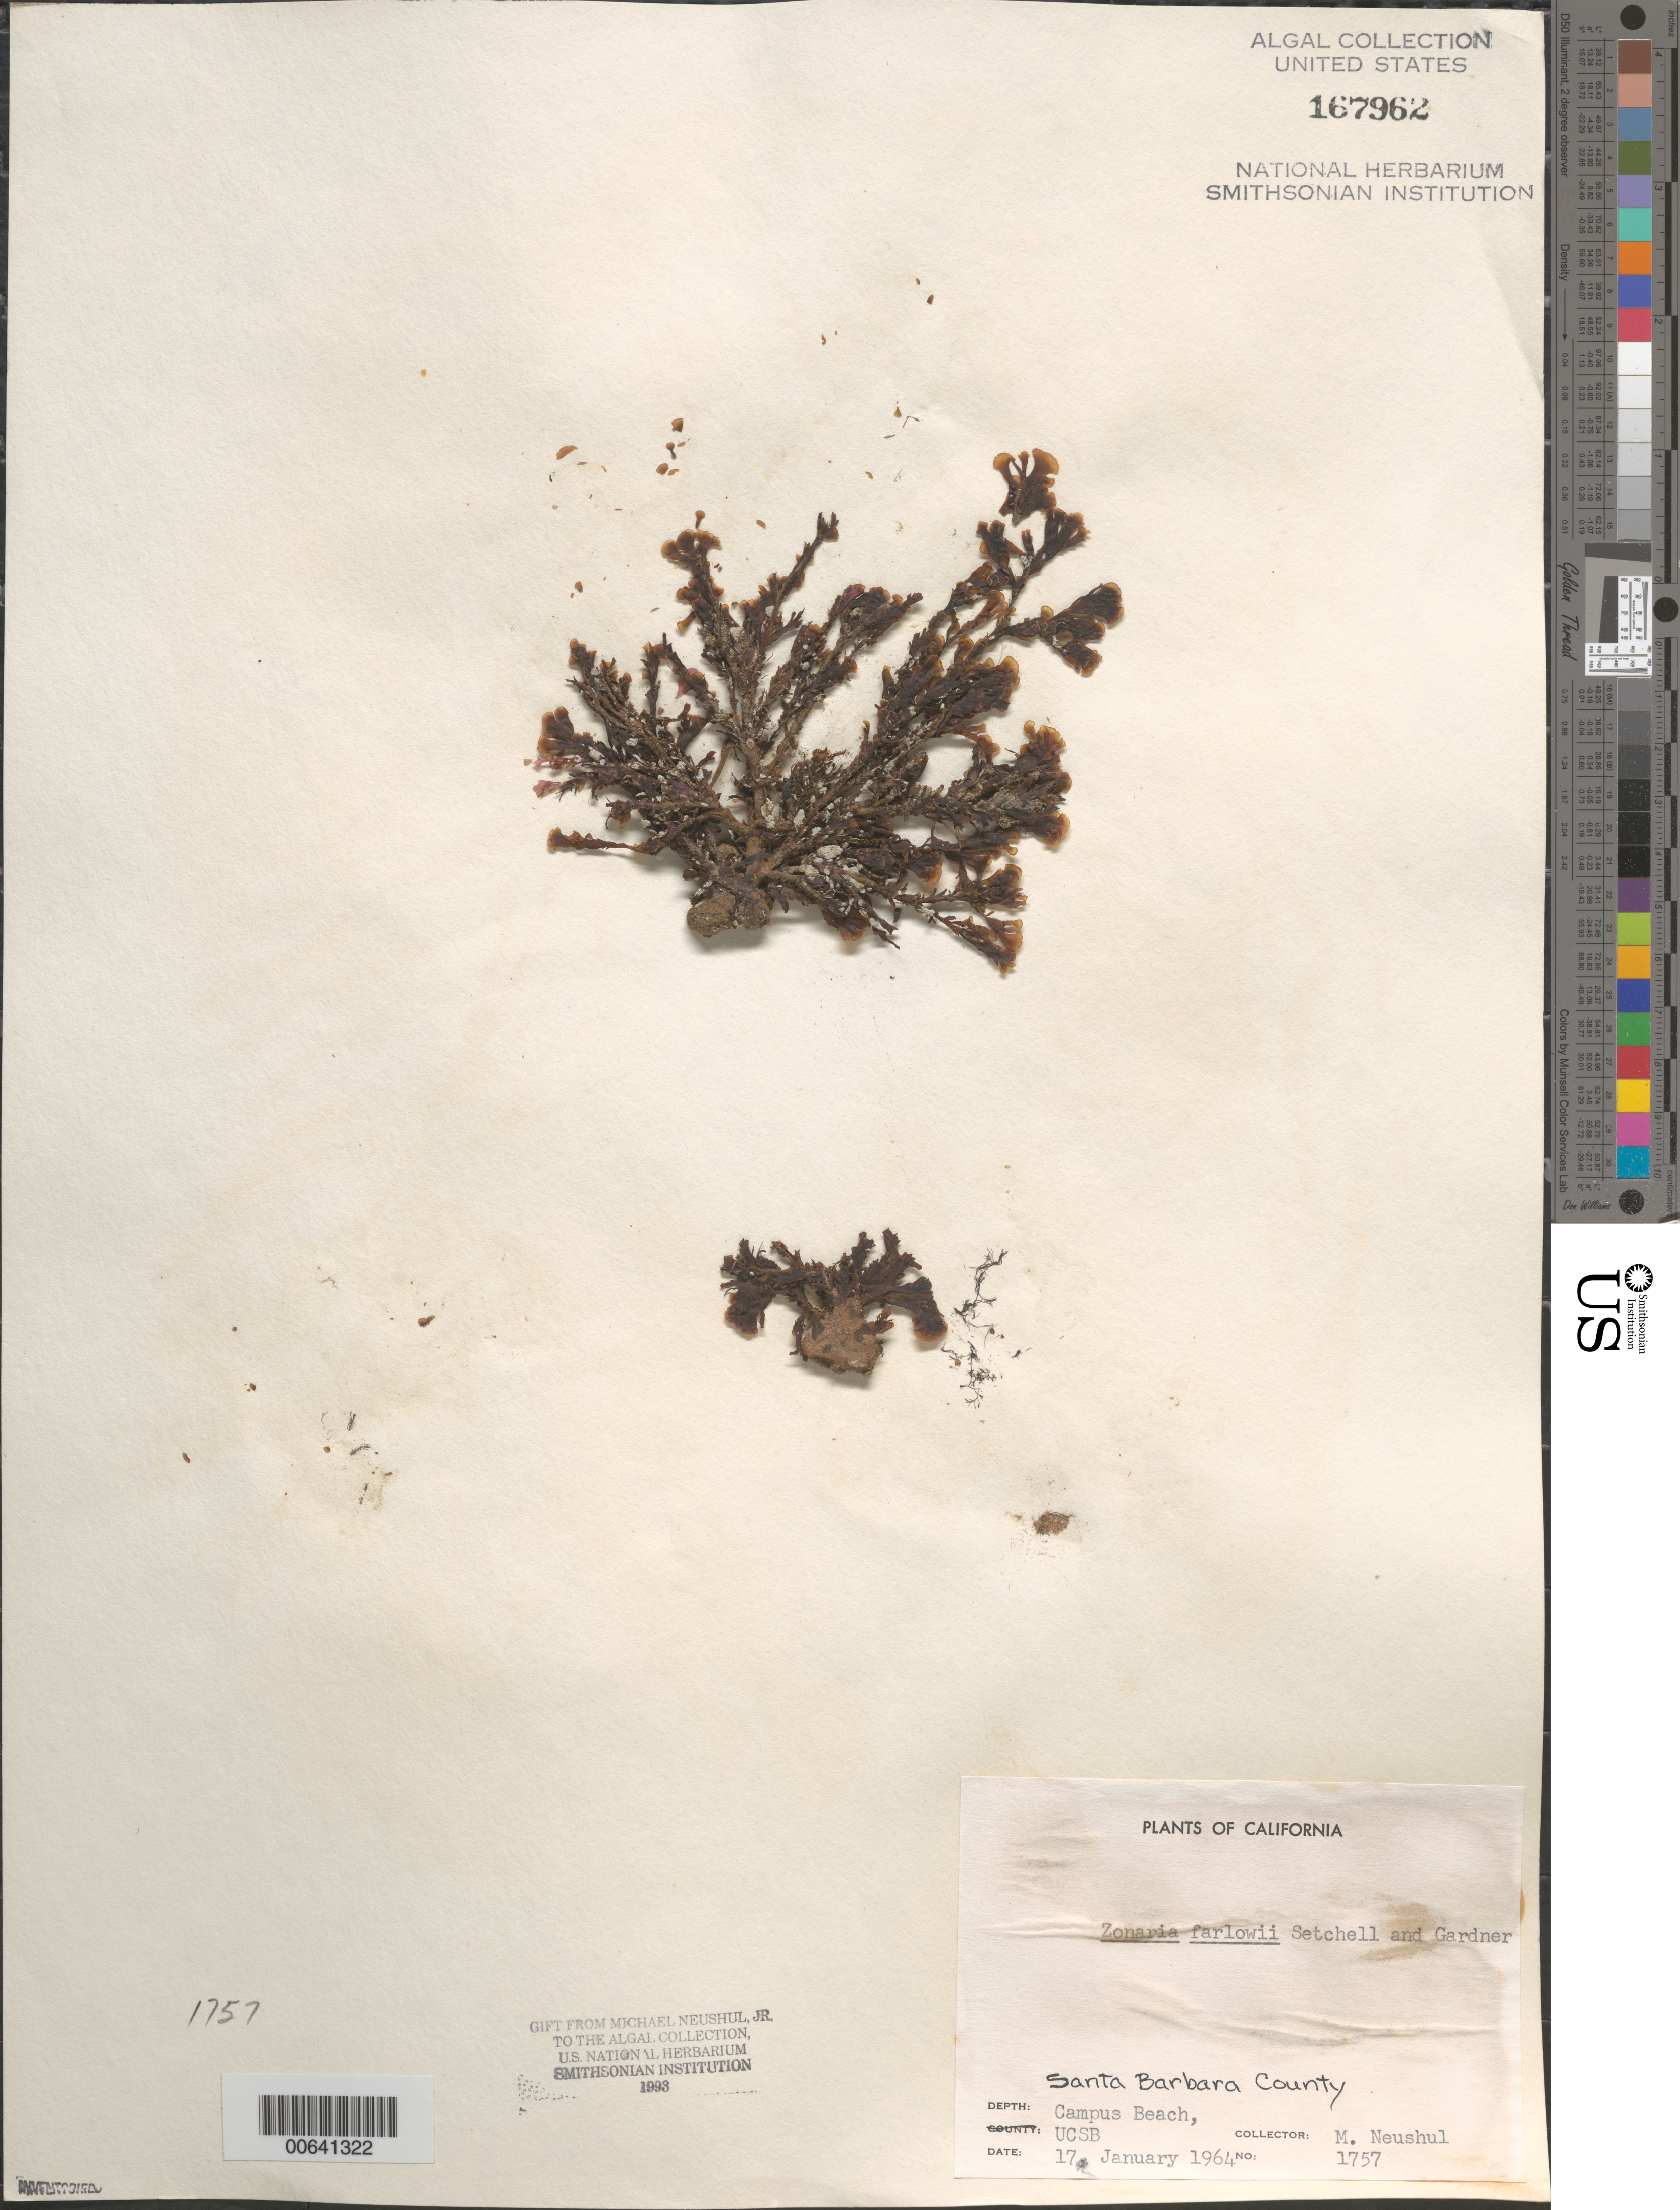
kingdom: Chromista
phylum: Ochrophyta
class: Phaeophyceae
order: Dictyotales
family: Dictyotaceae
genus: Zonaria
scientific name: Zonaria farlowii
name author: Setch. & N.L. Gardner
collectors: M. Neushul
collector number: Neushul 1757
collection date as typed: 17 Jan 1964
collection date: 1964-01-17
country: United States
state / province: California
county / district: Santa Barbara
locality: Campus Beach, University of California Santa Barbara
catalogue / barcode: US 167962